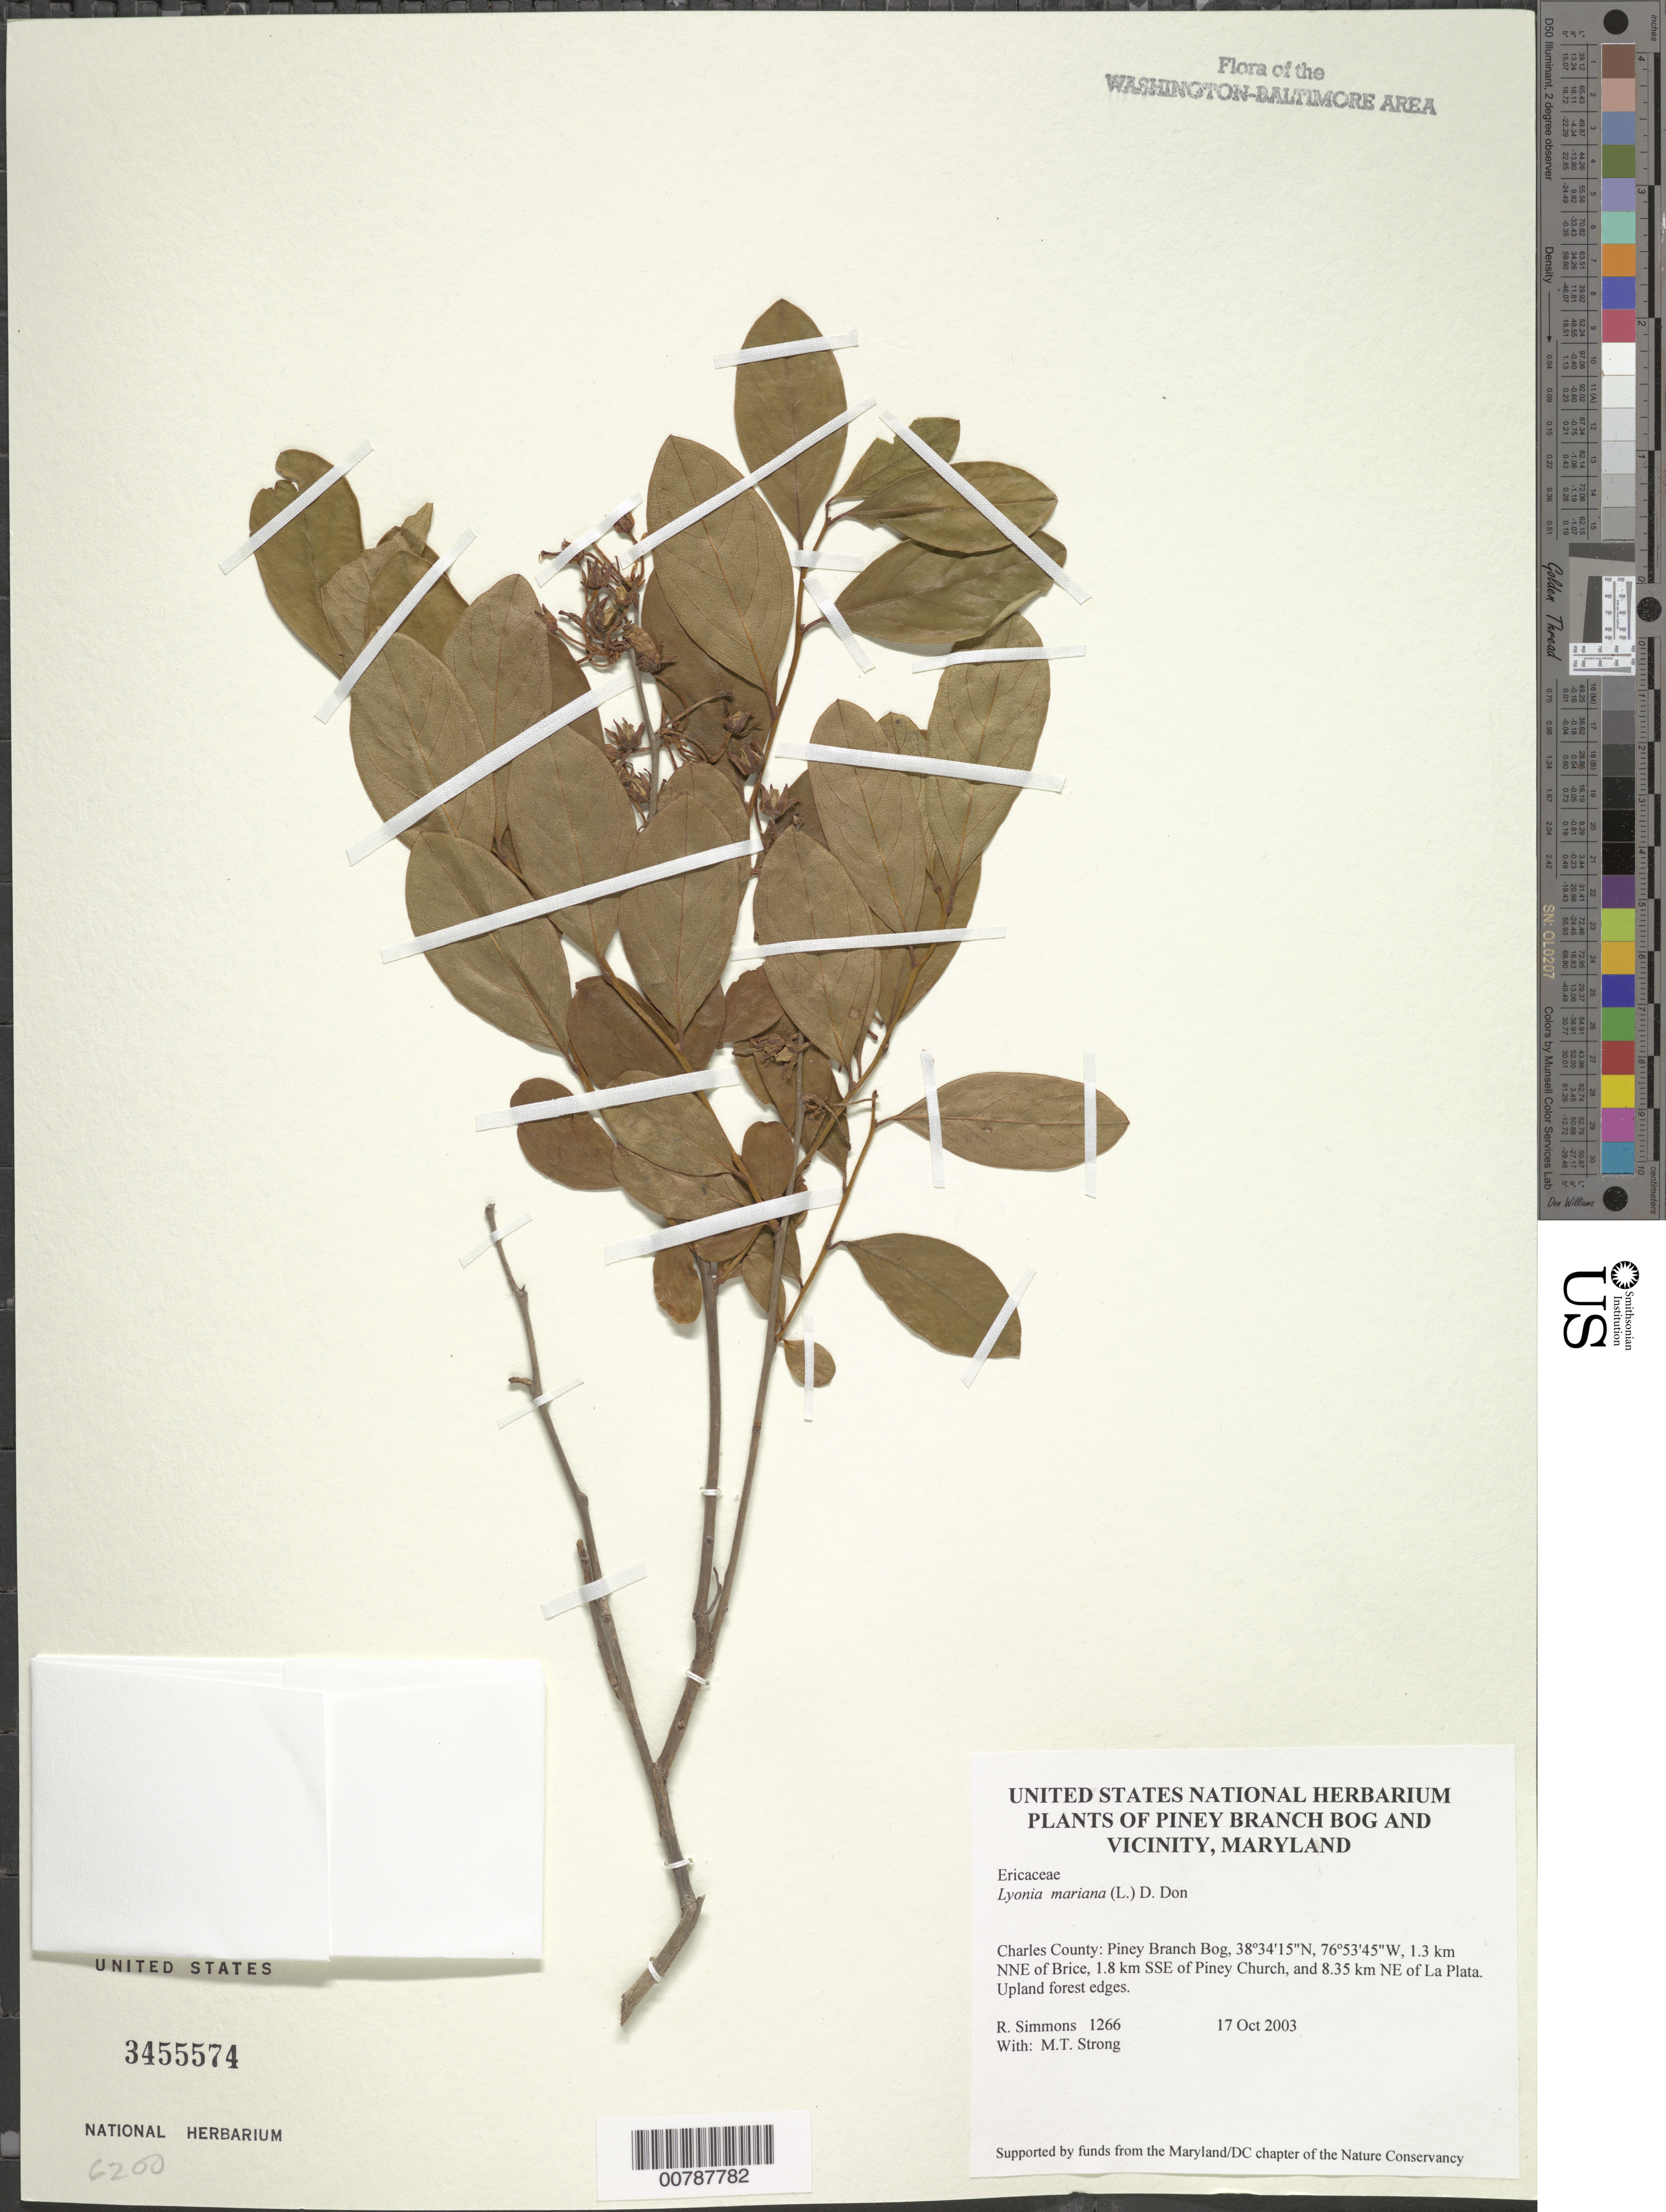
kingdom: Plantae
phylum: Tracheophyta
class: Magnoliopsida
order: Ericales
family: Ericaceae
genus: Lyonia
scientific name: Lyonia mariana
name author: (L.) D. Don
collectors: R. H. Simmons & M. T. Strong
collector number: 1266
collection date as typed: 17 October 2003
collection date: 2003-10-17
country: United States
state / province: Maryland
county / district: Charles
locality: Piney Branch Bog, 1.3 km NNE of Brice, 1.8 km SSE of Piney Church, and 8.35 km NE of La Plata.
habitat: Upland forest edges.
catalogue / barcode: US 3455574